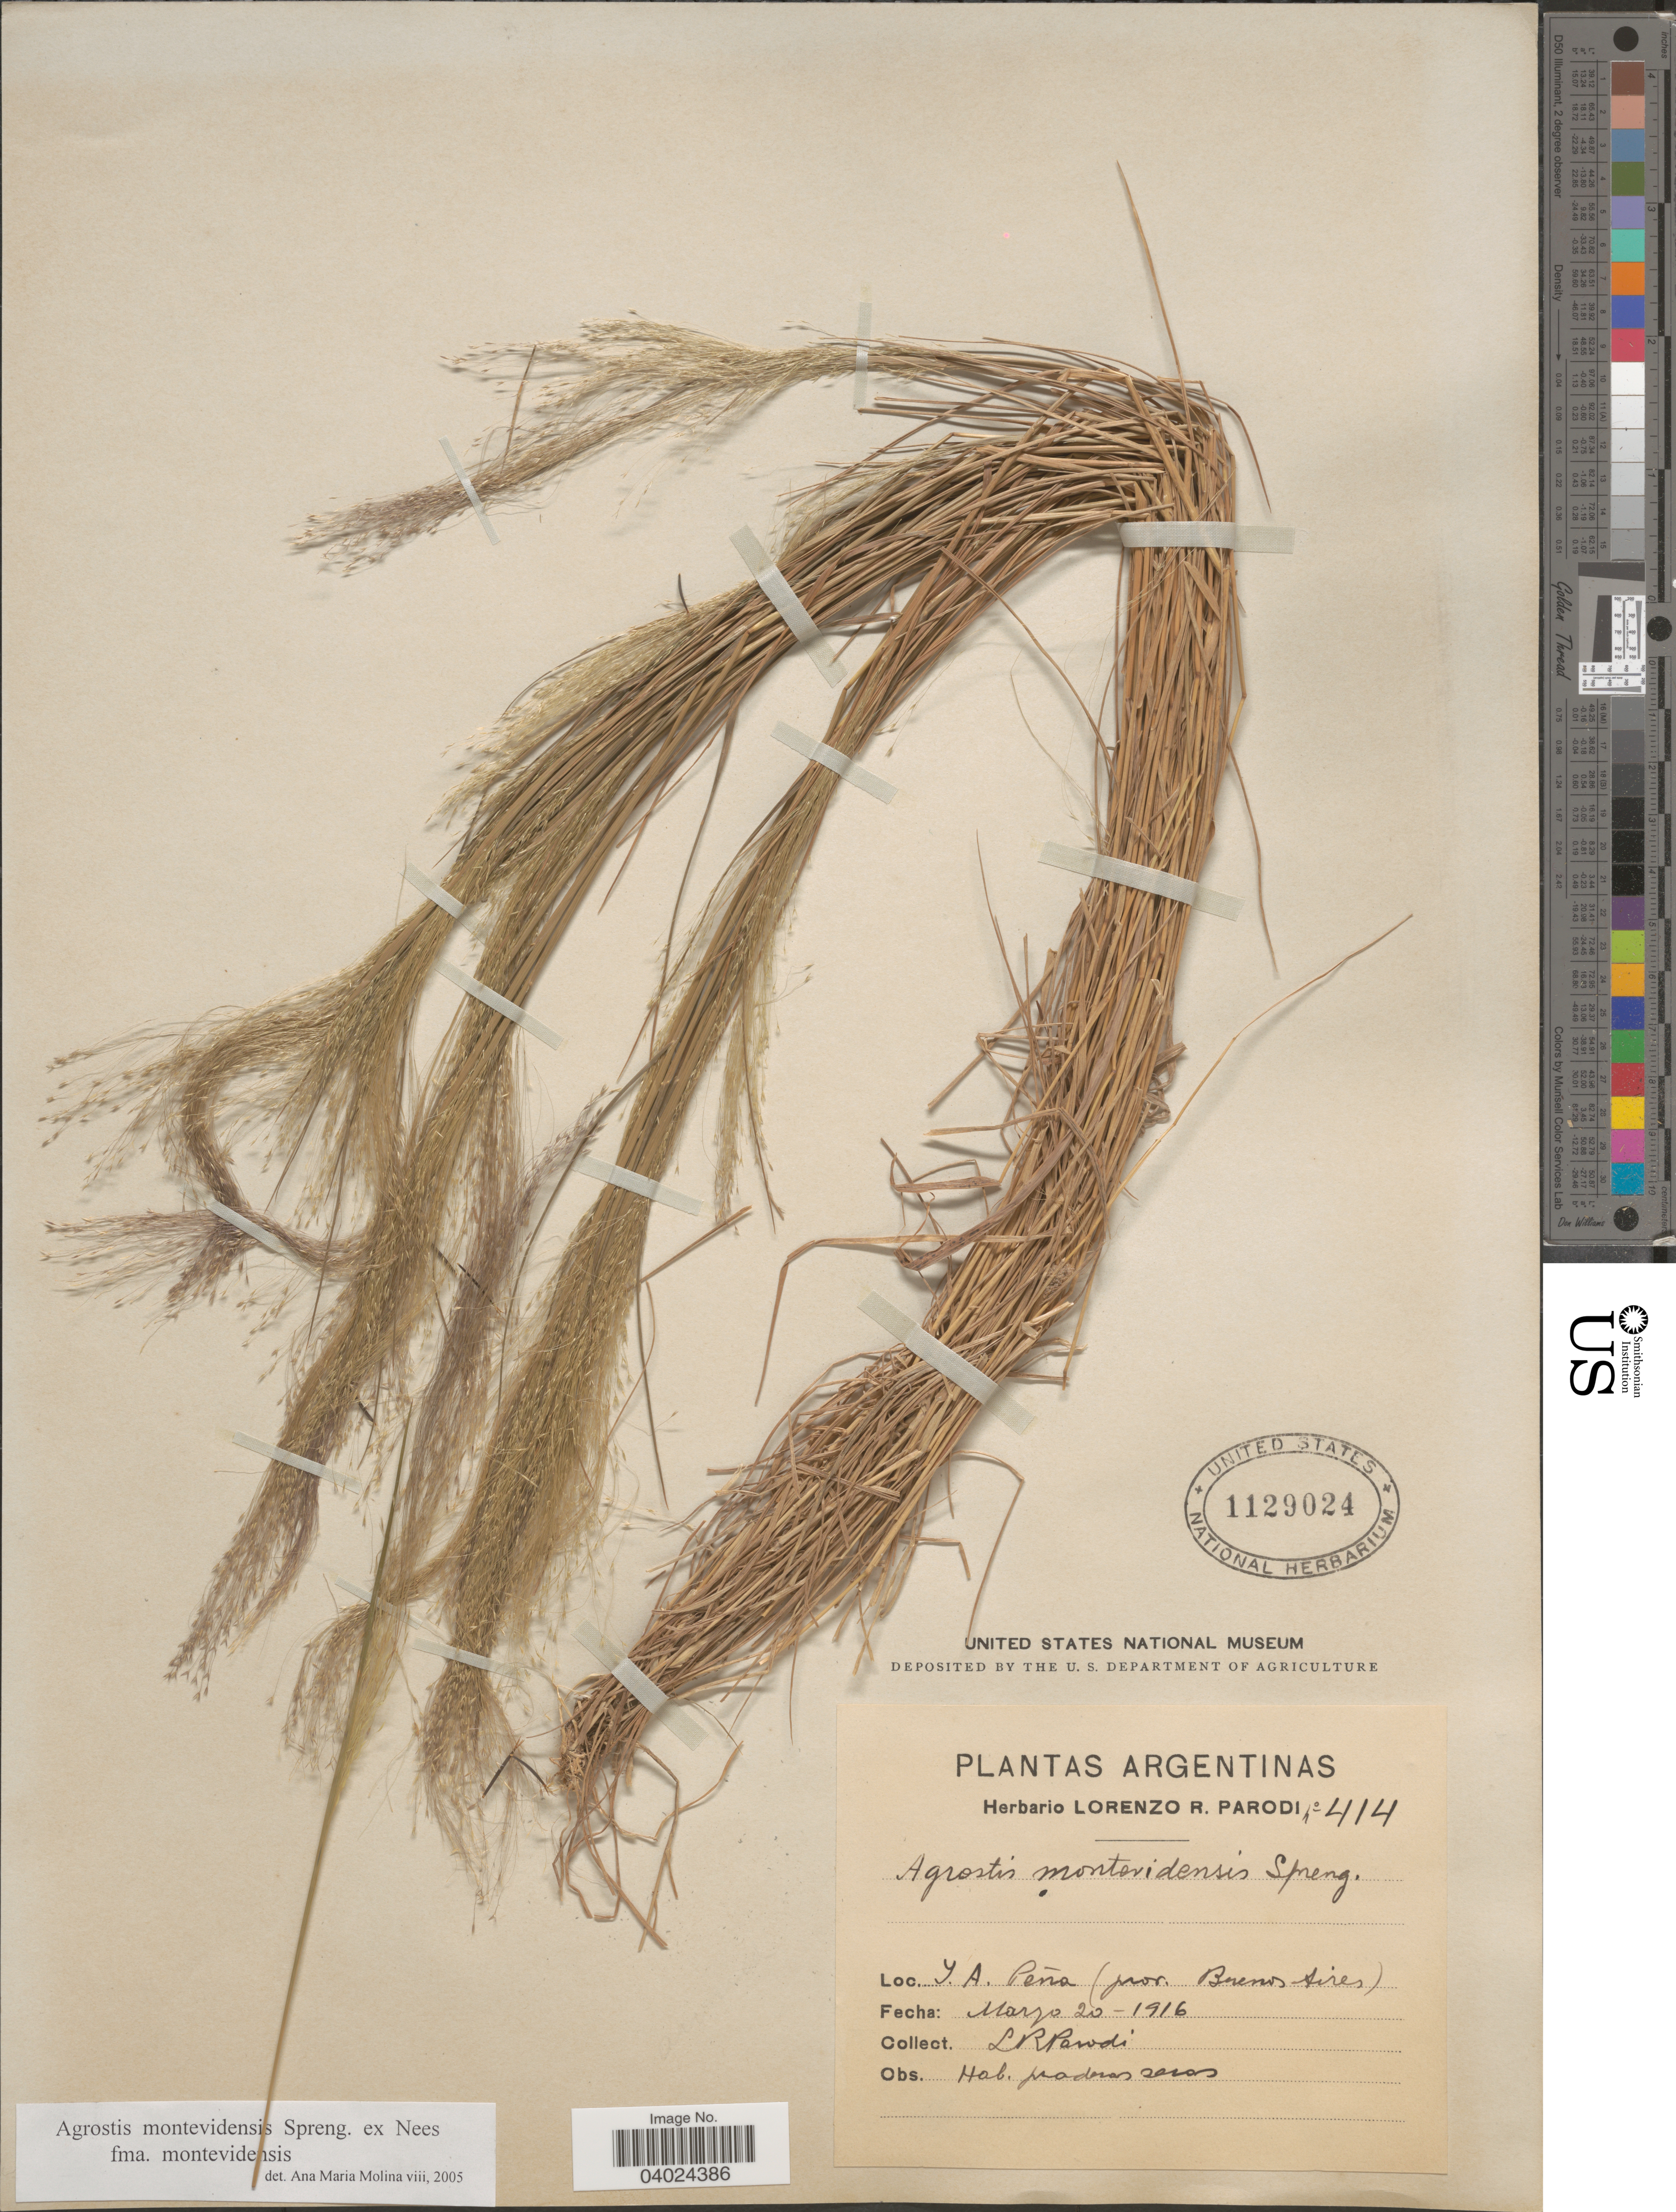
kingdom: Plantae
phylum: Tracheophyta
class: Liliopsida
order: Poales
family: Poaceae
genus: Agrostis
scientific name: Agrostis montevidensis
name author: A. Spreng. ex Nees in Mart.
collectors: L. R. Parodi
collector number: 414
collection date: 1916-03-20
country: Argentina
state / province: Buenos Aires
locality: T. A. Peña.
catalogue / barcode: US 1129024